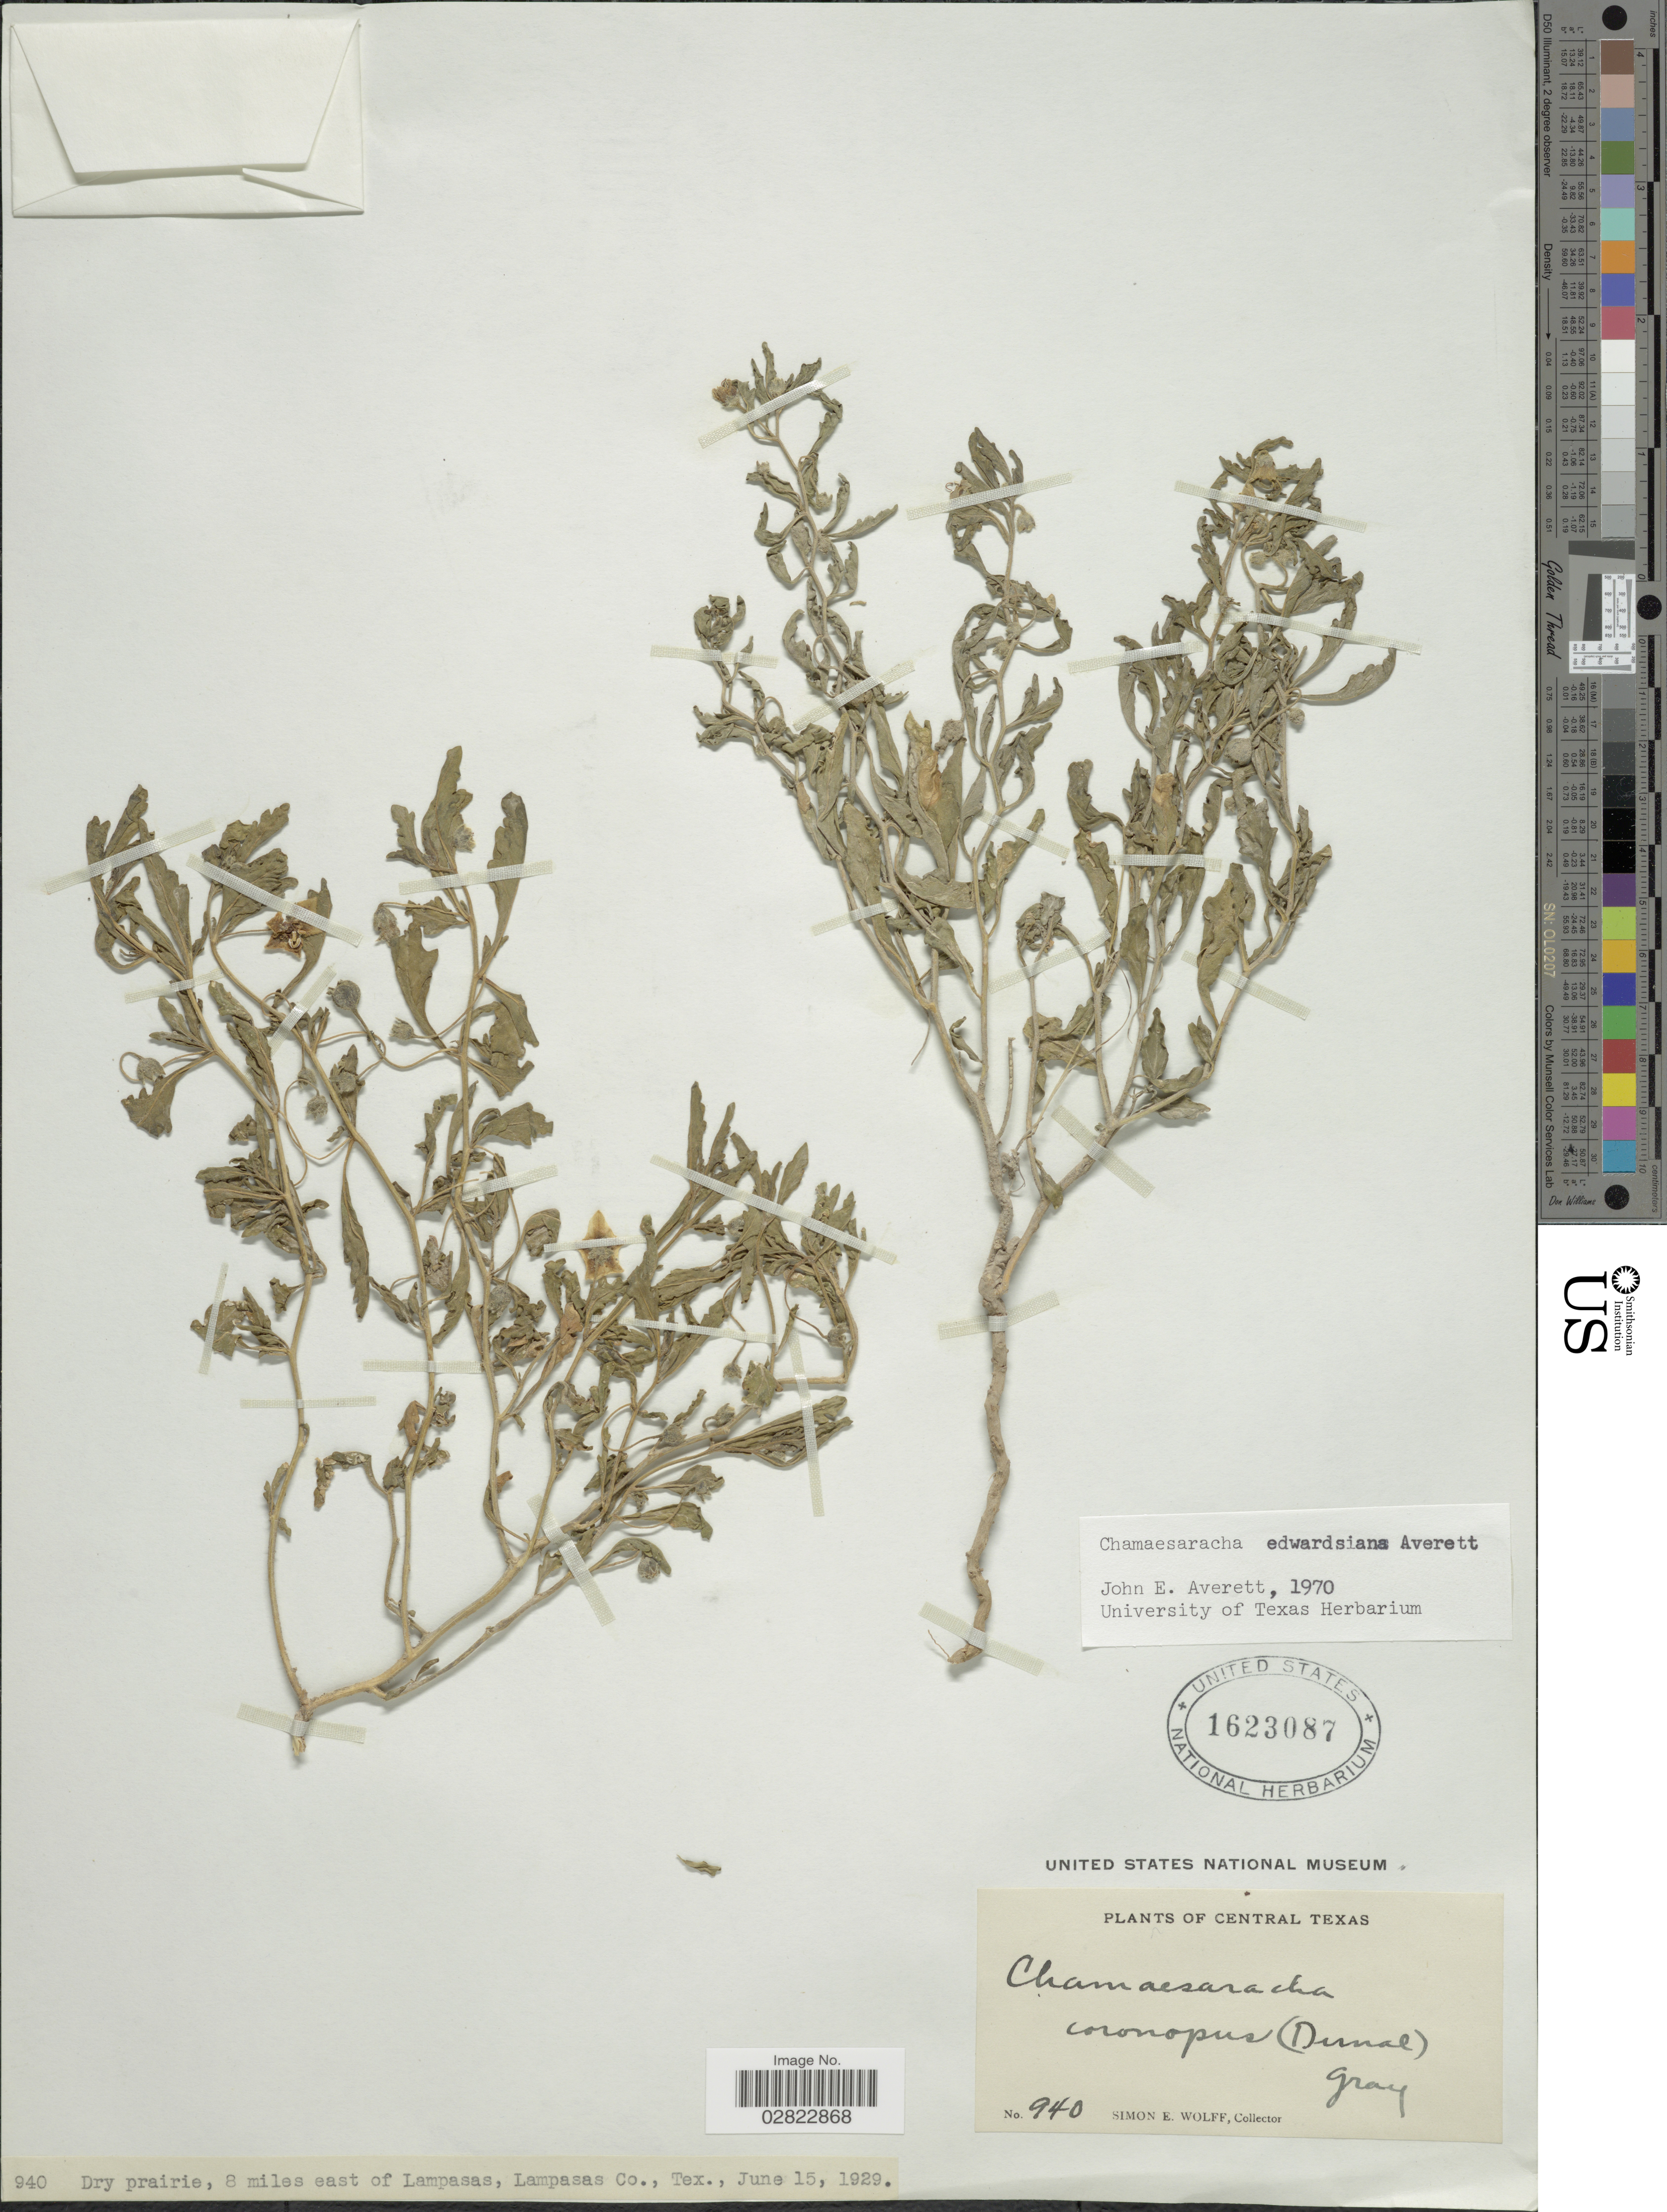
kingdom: Plantae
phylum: Tracheophyta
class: Magnoliopsida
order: Solanales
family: Solanaceae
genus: Chamaesaracha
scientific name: Chamaesaracha edwardsiana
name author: Averett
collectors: S. E. Wolff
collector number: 940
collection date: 1929-06-15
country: United States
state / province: Texas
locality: Central Texas, 8 miles east of Lampasas, Lampasas Co.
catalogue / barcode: US 1623087